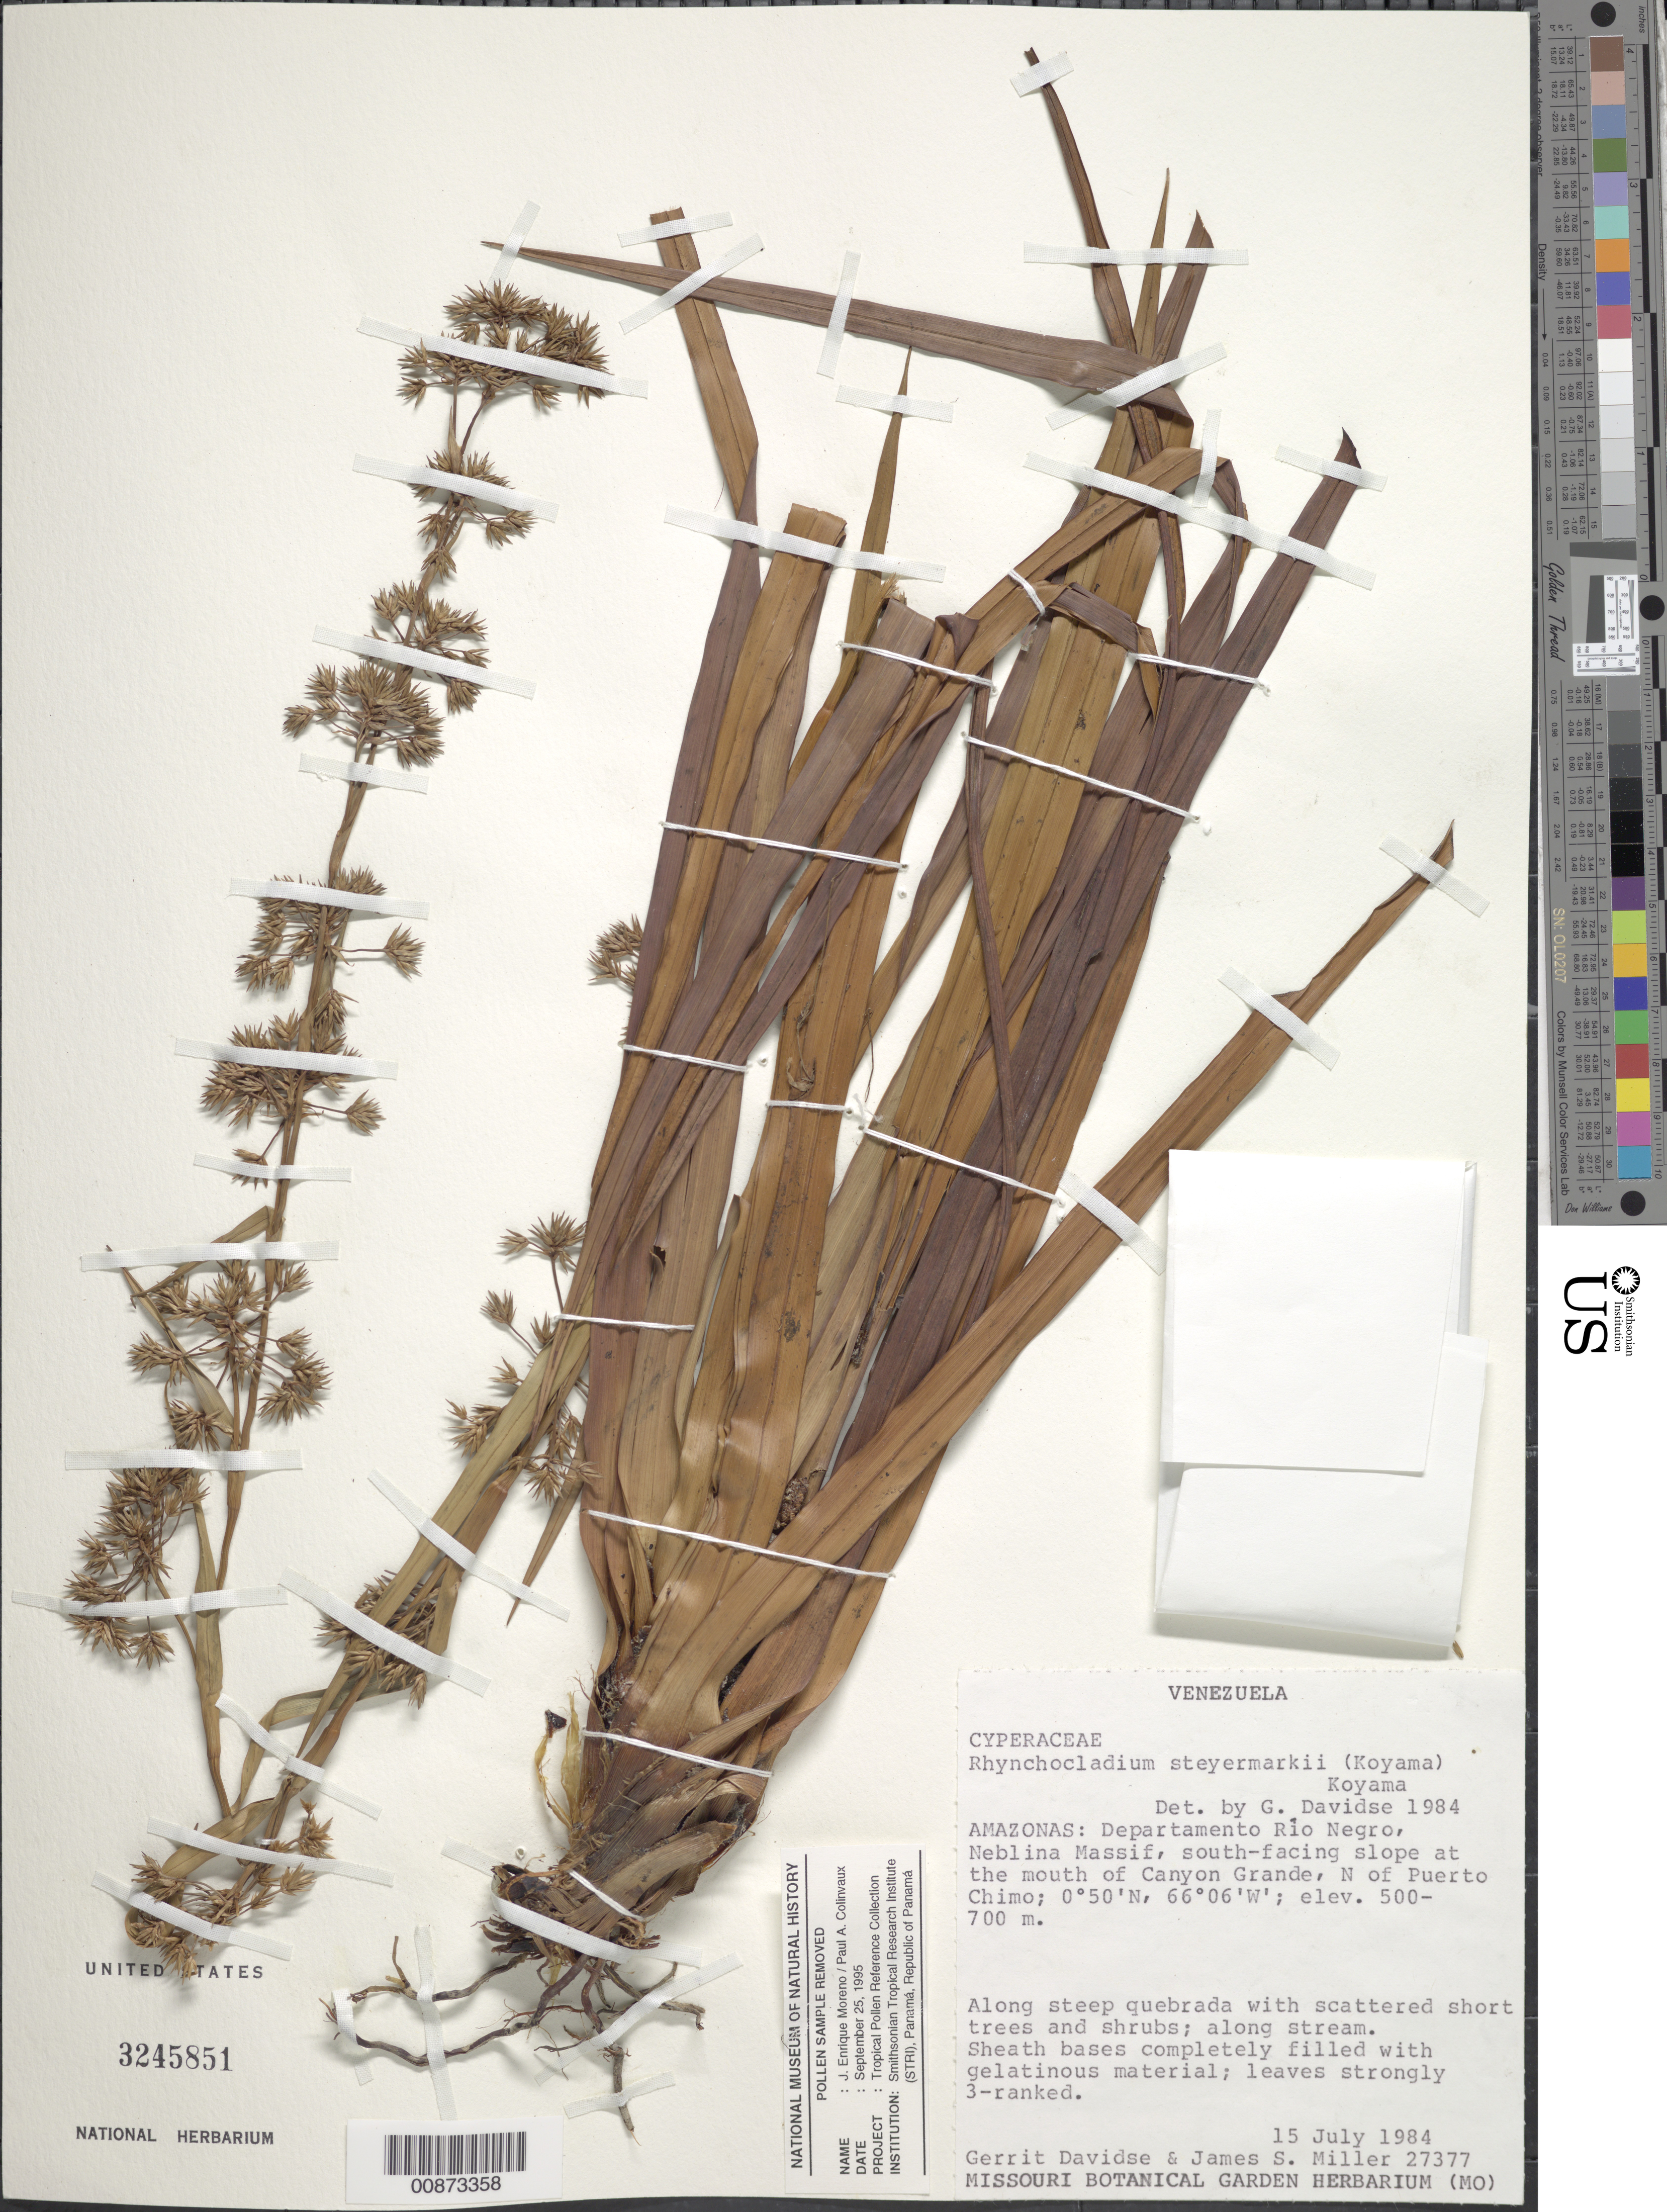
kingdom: Plantae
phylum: Tracheophyta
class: Liliopsida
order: Poales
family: Cyperaceae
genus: Rhynchocladium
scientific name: Rhynchocladium steyermarkii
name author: (T. Koyama) T. Koyama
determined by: Davidse, Gerrit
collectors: G. Davidse & J. S. Miller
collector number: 27377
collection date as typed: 15-Jul-84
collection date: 1984-07-15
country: Venezuela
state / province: Amazonas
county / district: Río Negro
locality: Neblina Massif, Canyon Grande, N of Puerto Chimo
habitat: Steep quebrada with scattered short trees and shrubs; along stream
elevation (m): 500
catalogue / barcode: US 3245851